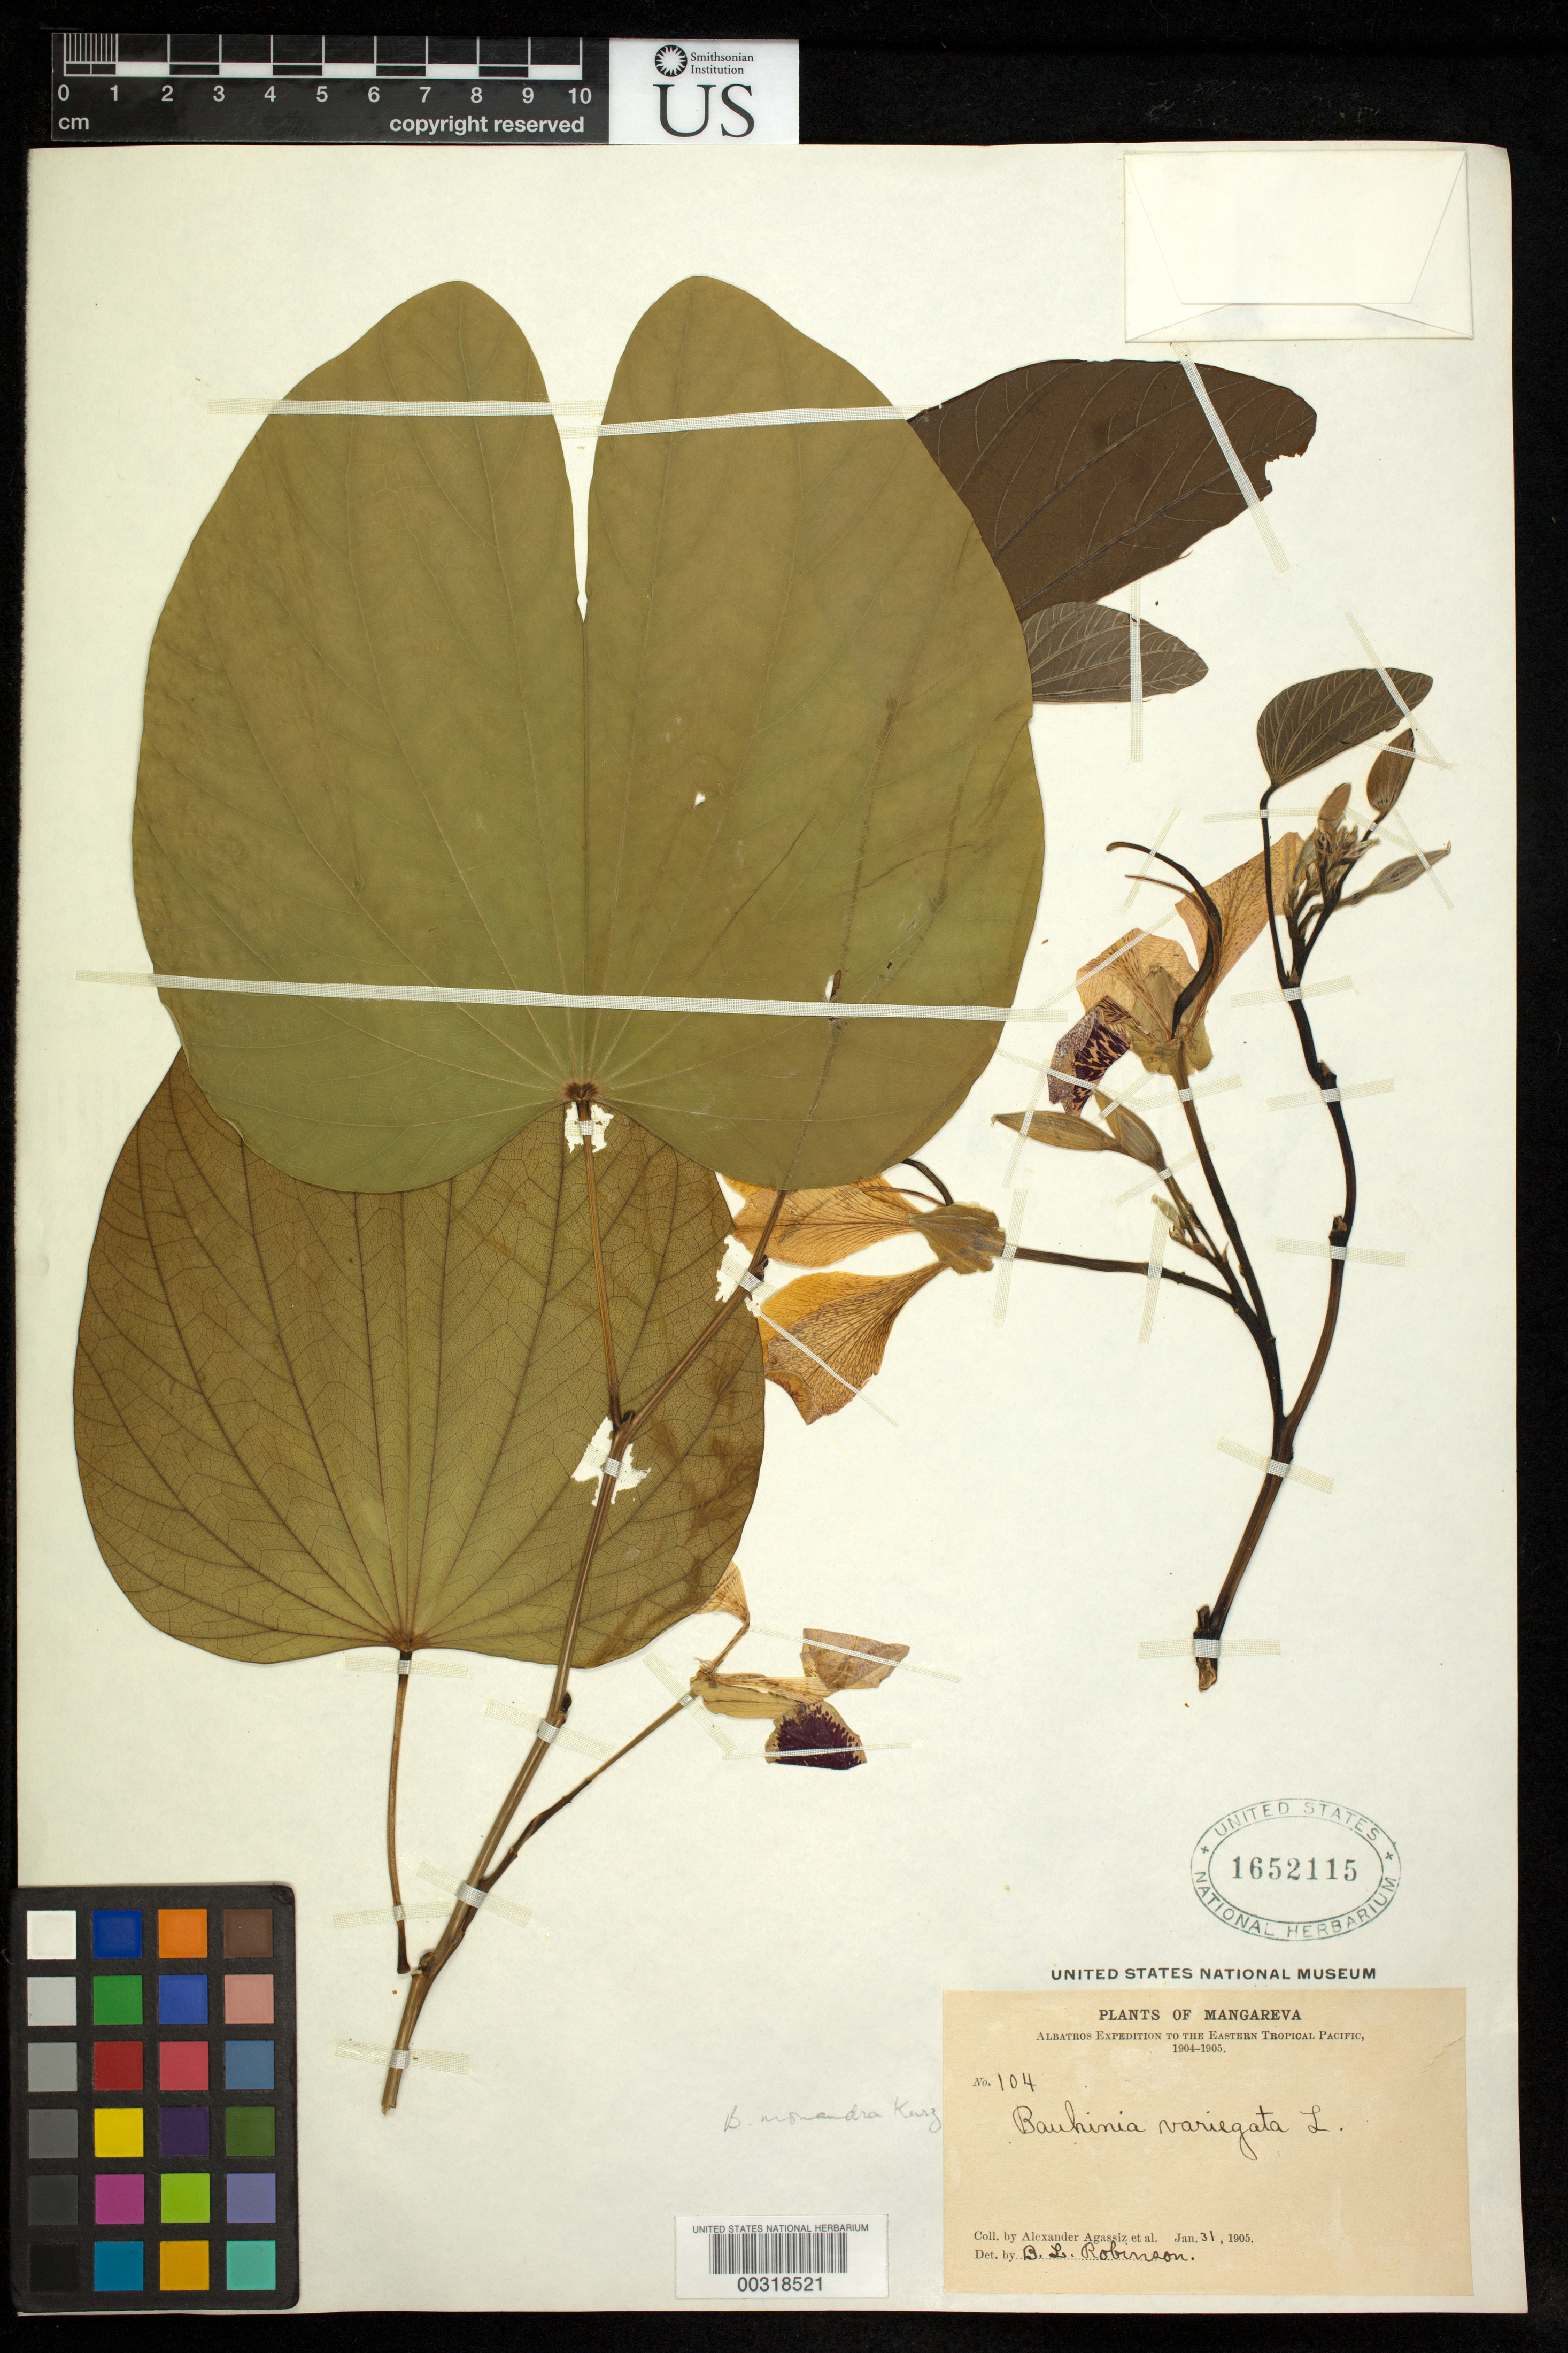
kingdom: Plantae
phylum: Tracheophyta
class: Magnoliopsida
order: Fabales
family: Fabaceae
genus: Bauhinia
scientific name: Bauhinia monandra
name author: Kurz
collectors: J. L. Agassiz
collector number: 104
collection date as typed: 31 Jan 1905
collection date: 1905-01-31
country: French Polynesia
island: Mangareva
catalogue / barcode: US 1652115